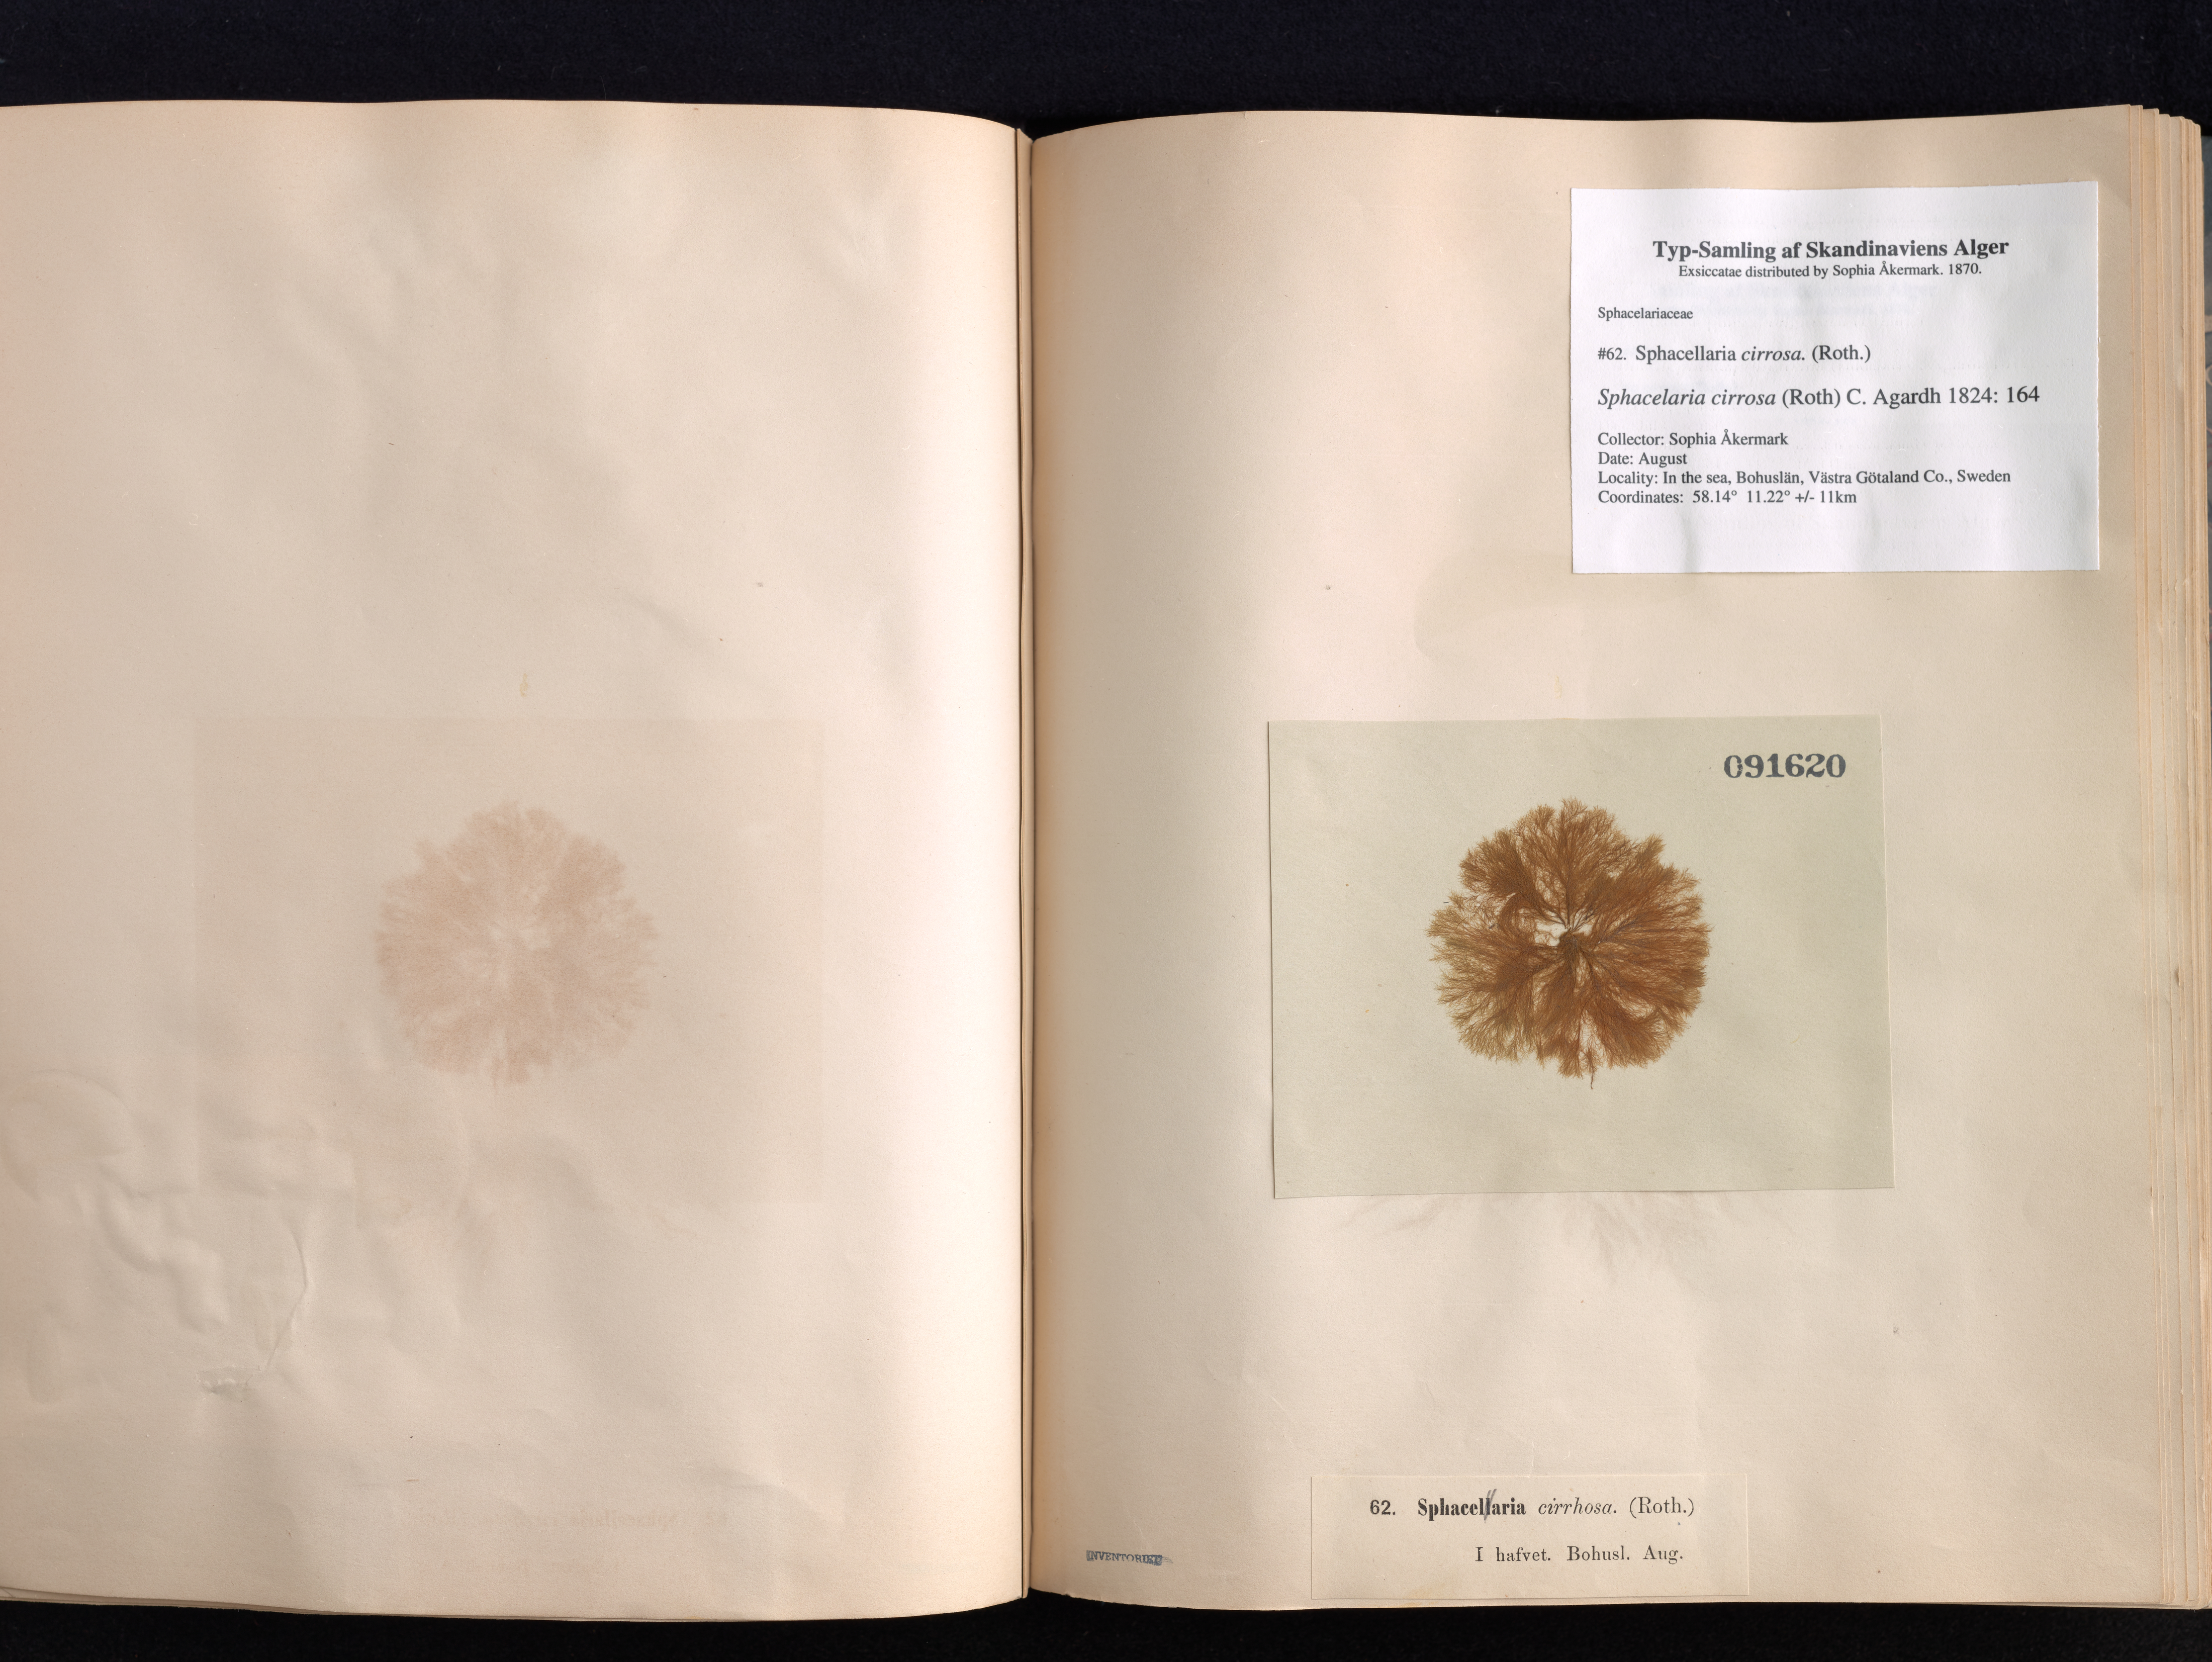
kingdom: Chromista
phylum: Ochrophyta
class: Phaeophyceae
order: Sphacelariales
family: Sphacelariaceae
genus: Sphacelaria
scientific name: Sphacelaria cirrosa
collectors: S. Akermark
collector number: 62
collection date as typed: Aug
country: Sweden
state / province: Västra Götaland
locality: Bohuslan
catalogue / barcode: US 91620